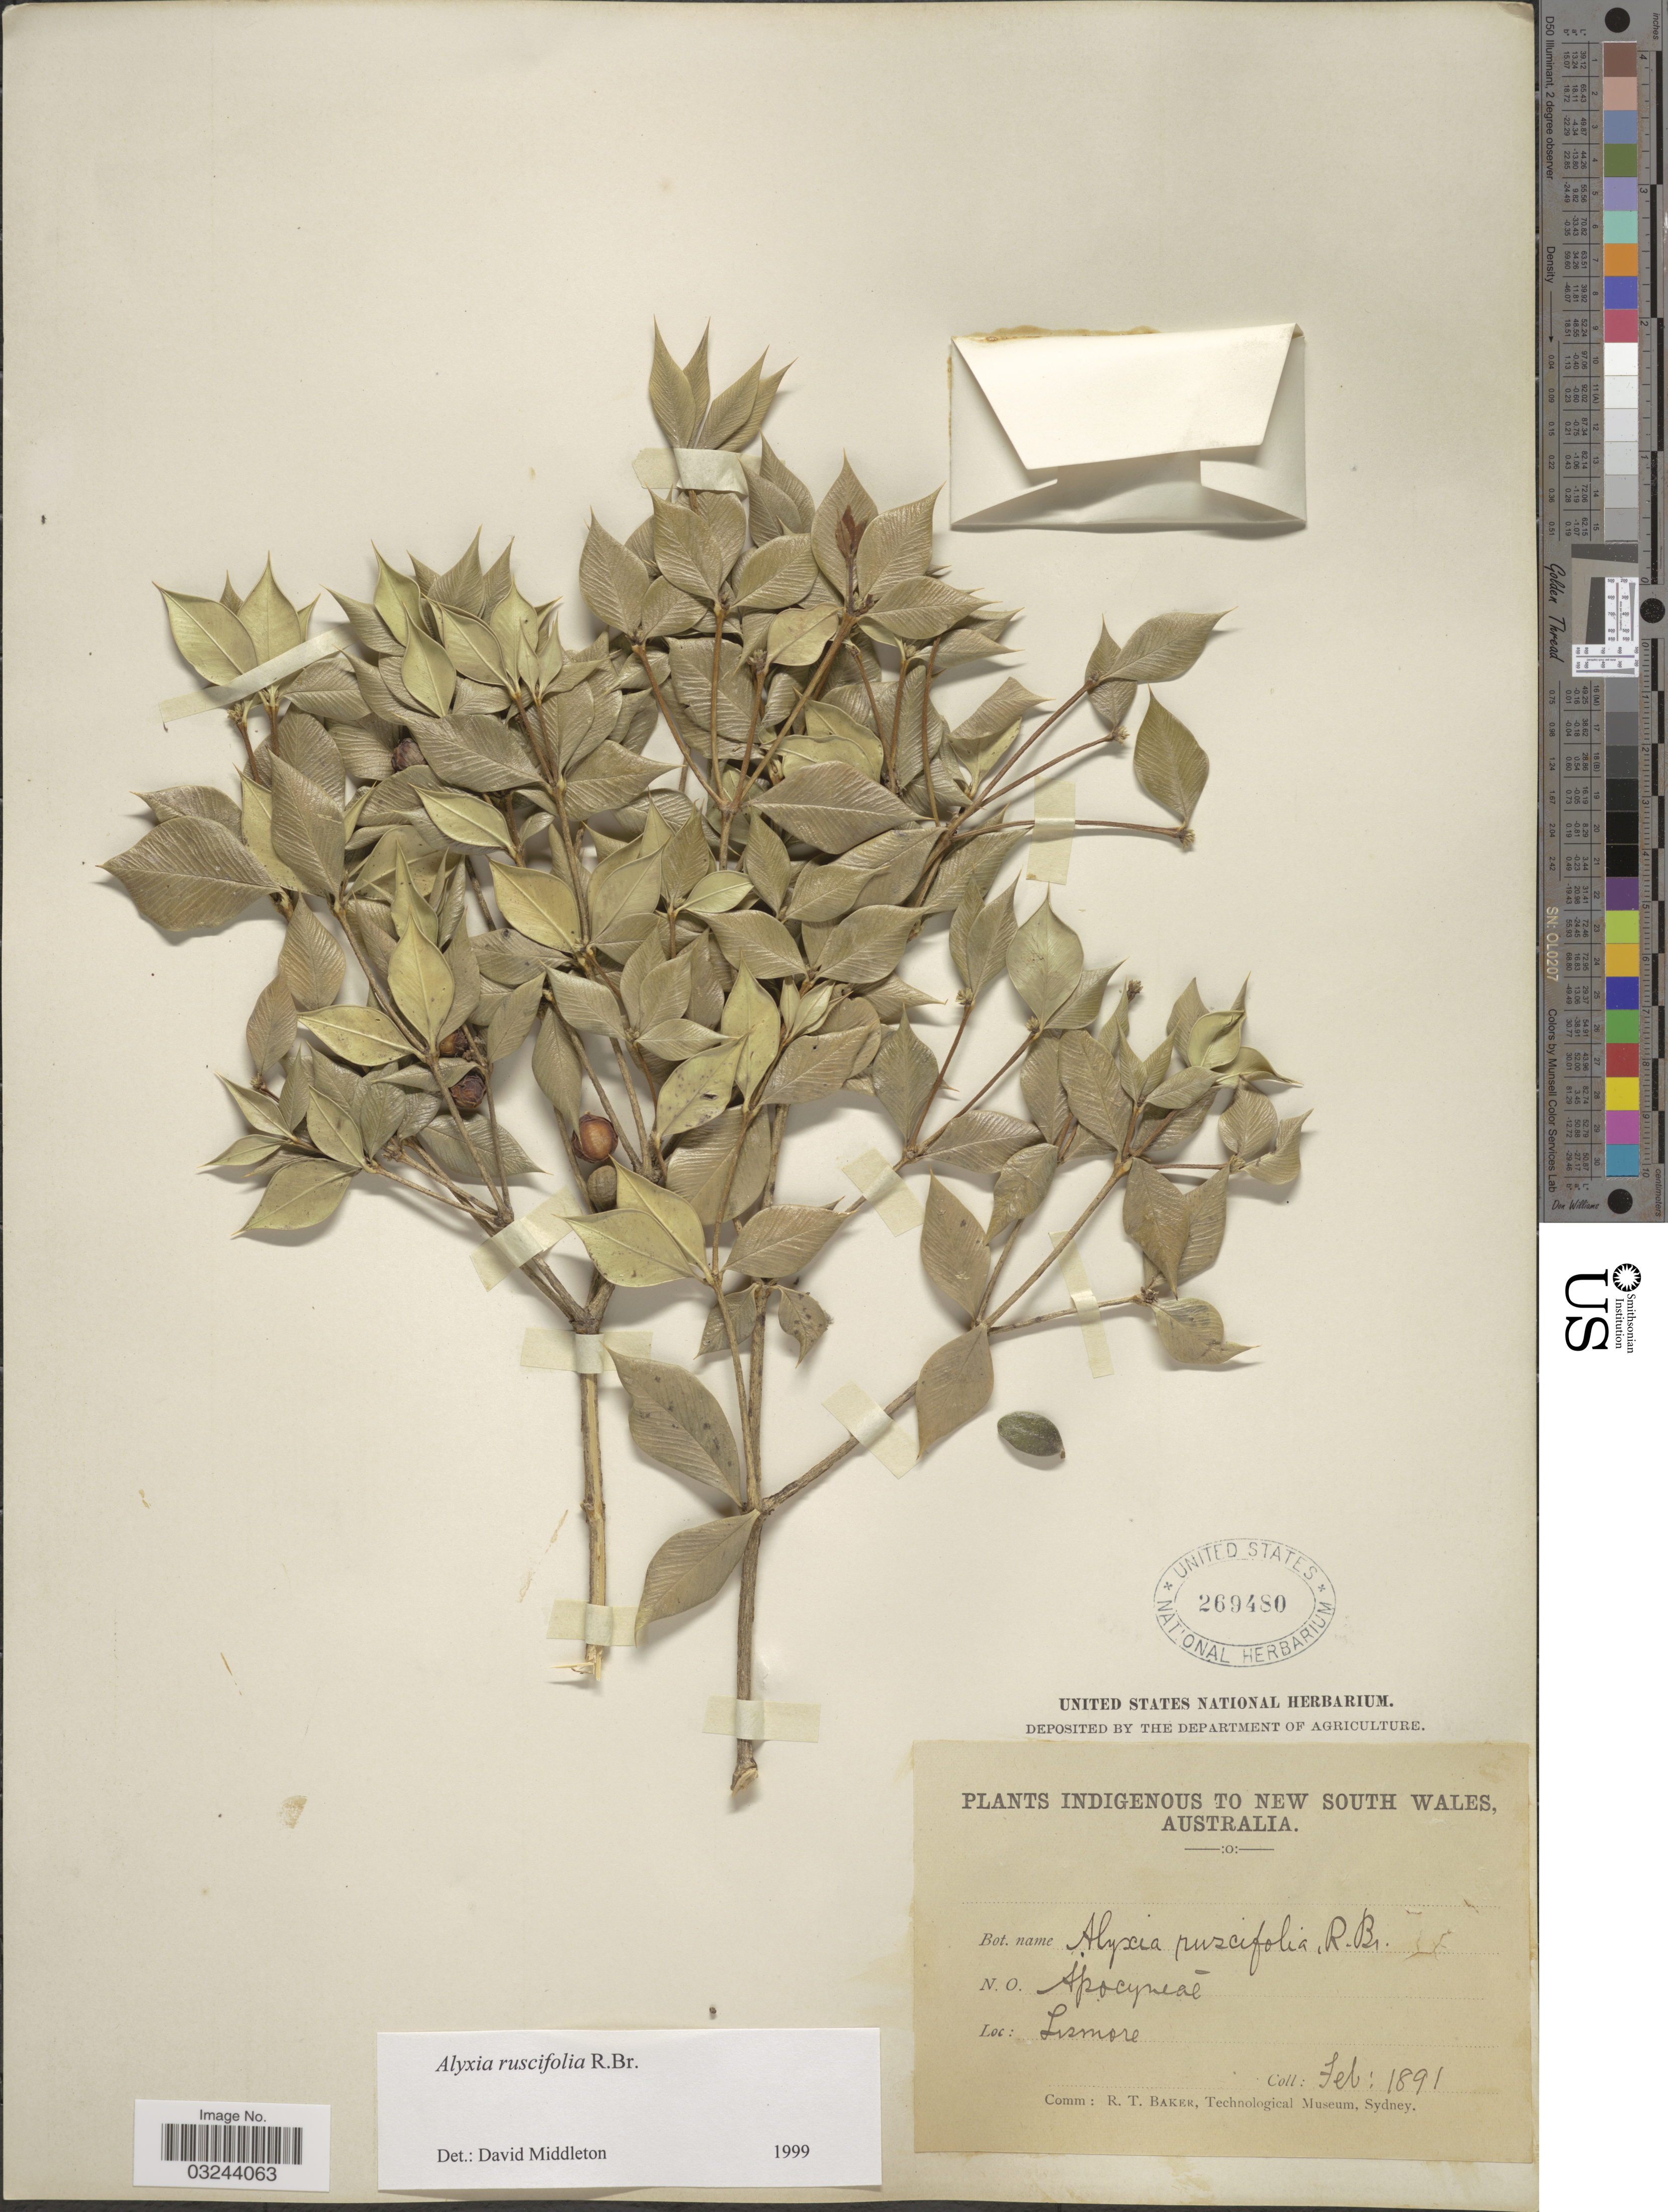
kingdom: Plantae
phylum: Tracheophyta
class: Magnoliopsida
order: Gentianales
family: Apocynaceae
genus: Alyxia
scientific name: Alyxia ruscifolia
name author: R. Br.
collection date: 1891-02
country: Australia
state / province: New South Wales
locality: Lismore.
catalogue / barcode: US 269480